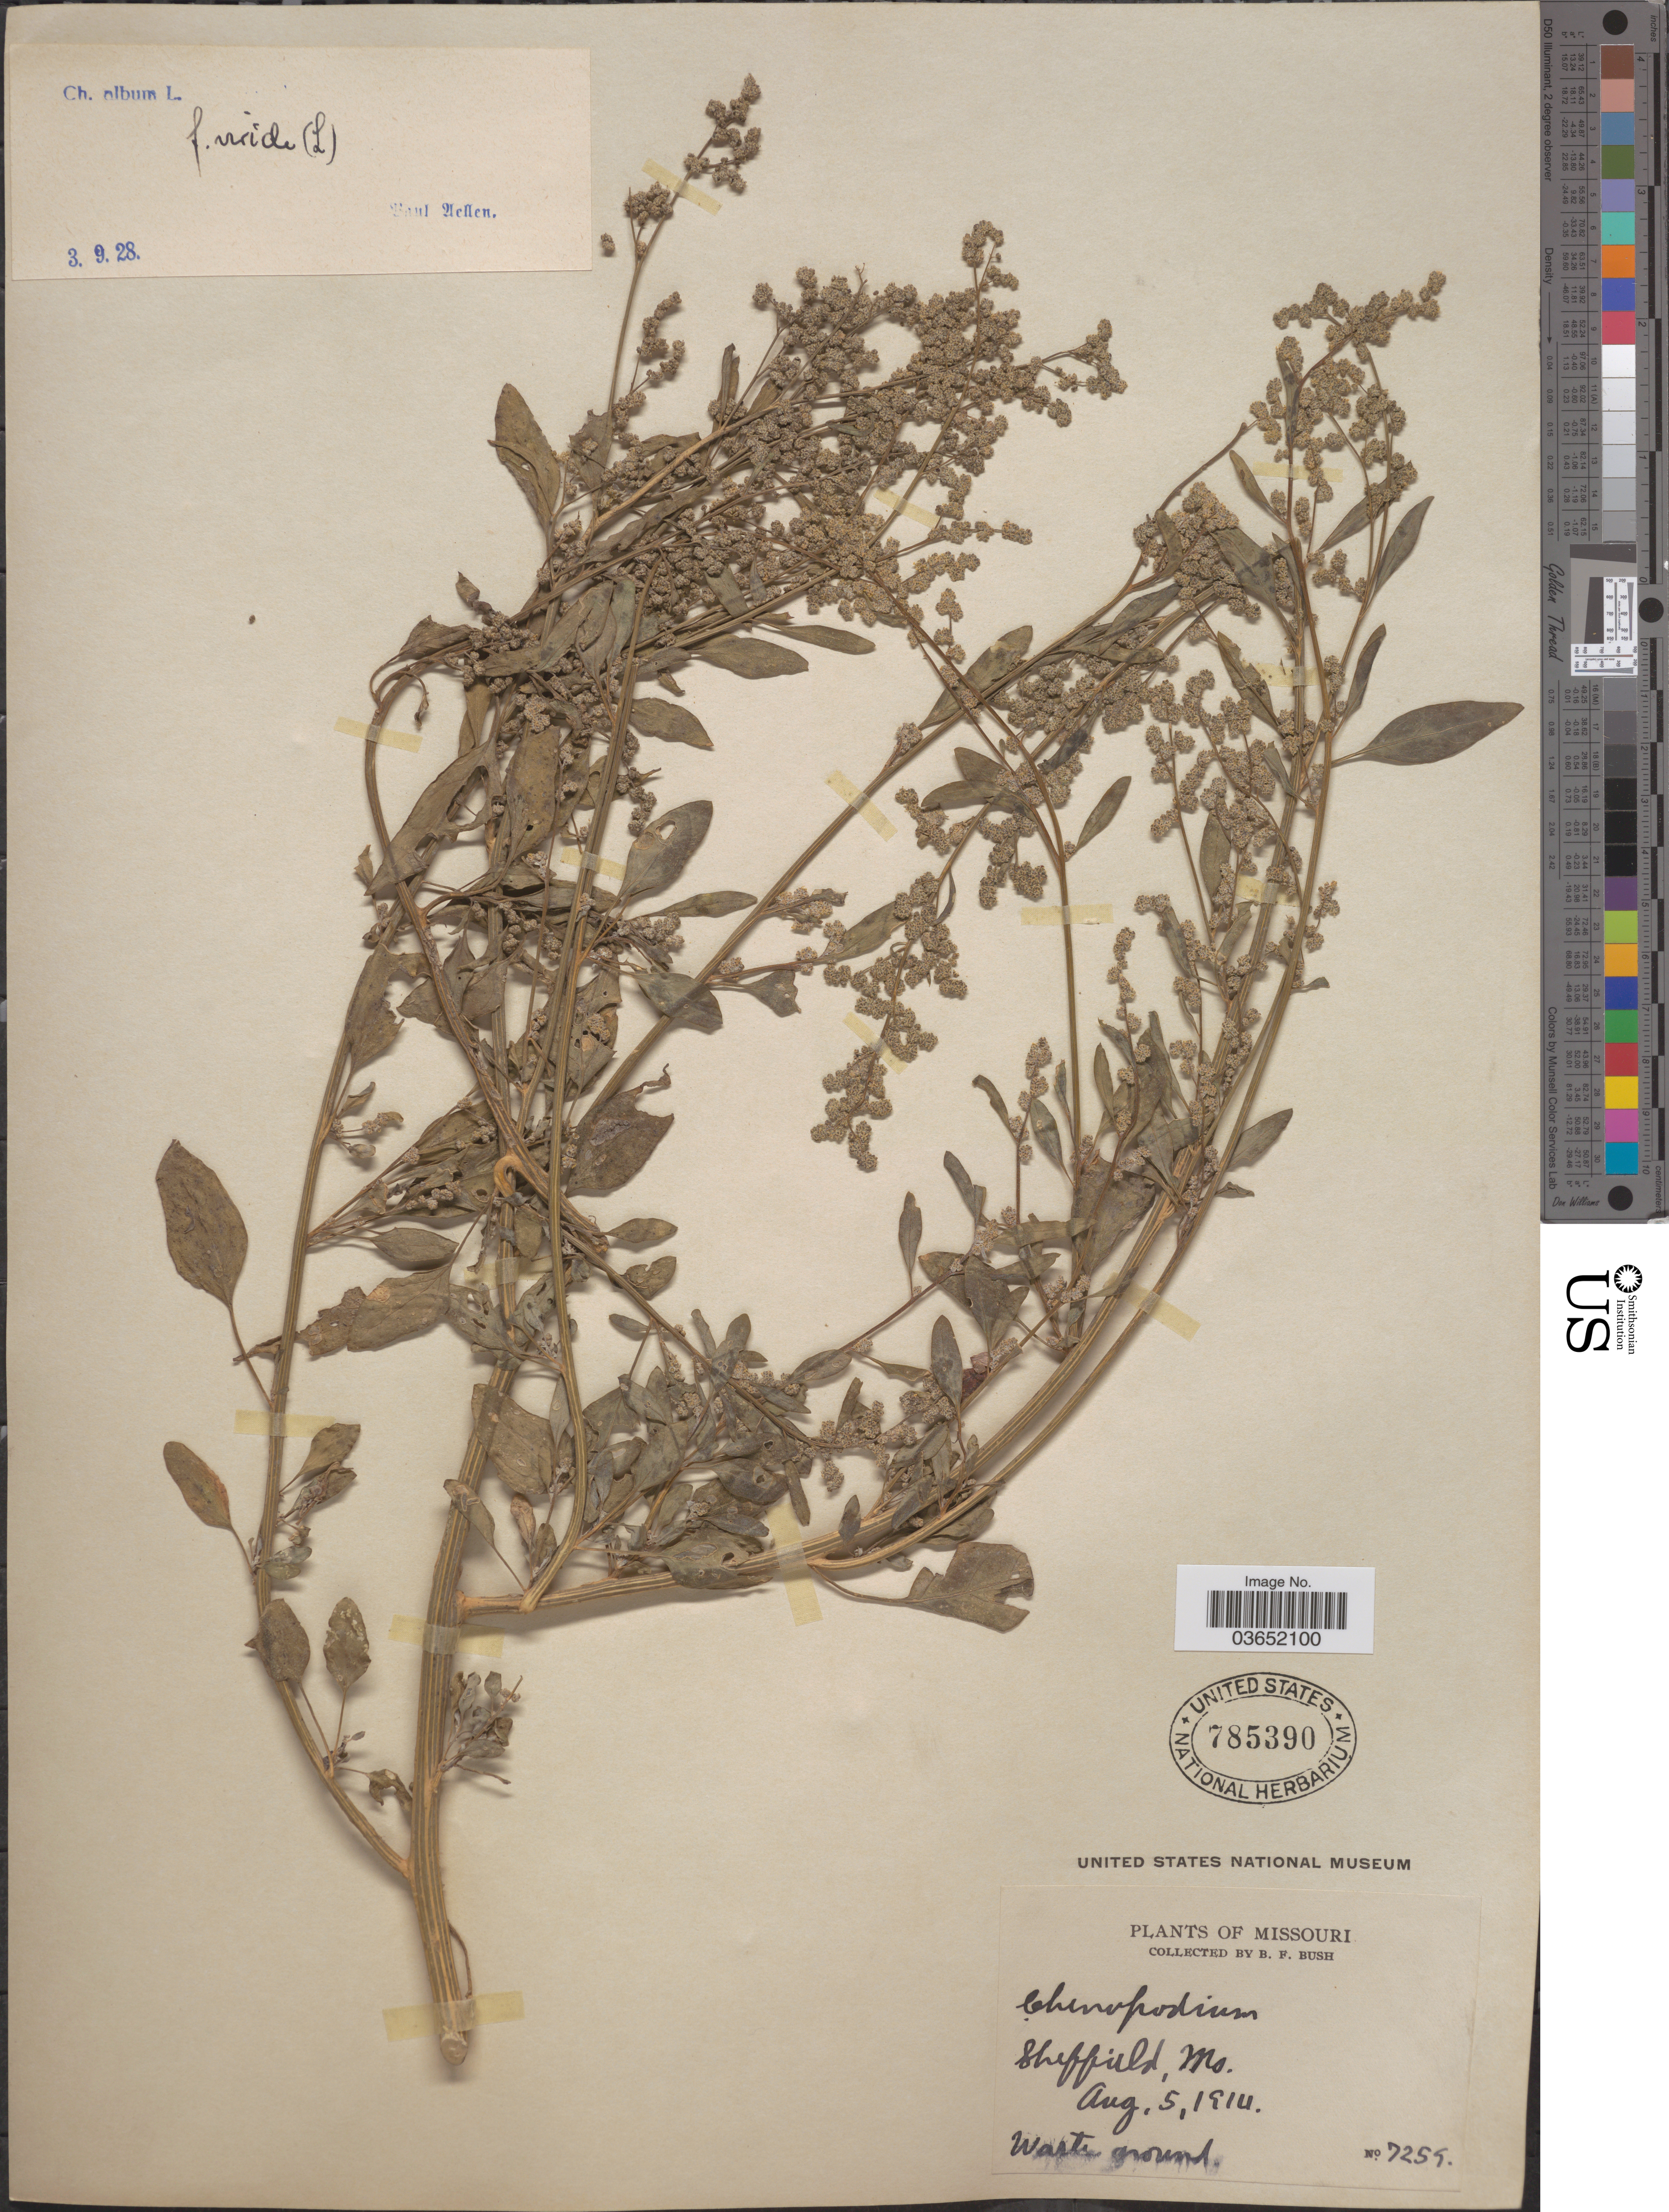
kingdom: Plantae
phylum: Tracheophyta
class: Magnoliopsida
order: Caryophyllales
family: Amaranthaceae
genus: Chenopodium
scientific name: Chenopodium album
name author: L.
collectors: B. F. Bush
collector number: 7259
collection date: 1914-08-05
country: United States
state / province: Missouri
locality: Sheffield.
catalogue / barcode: US 785390